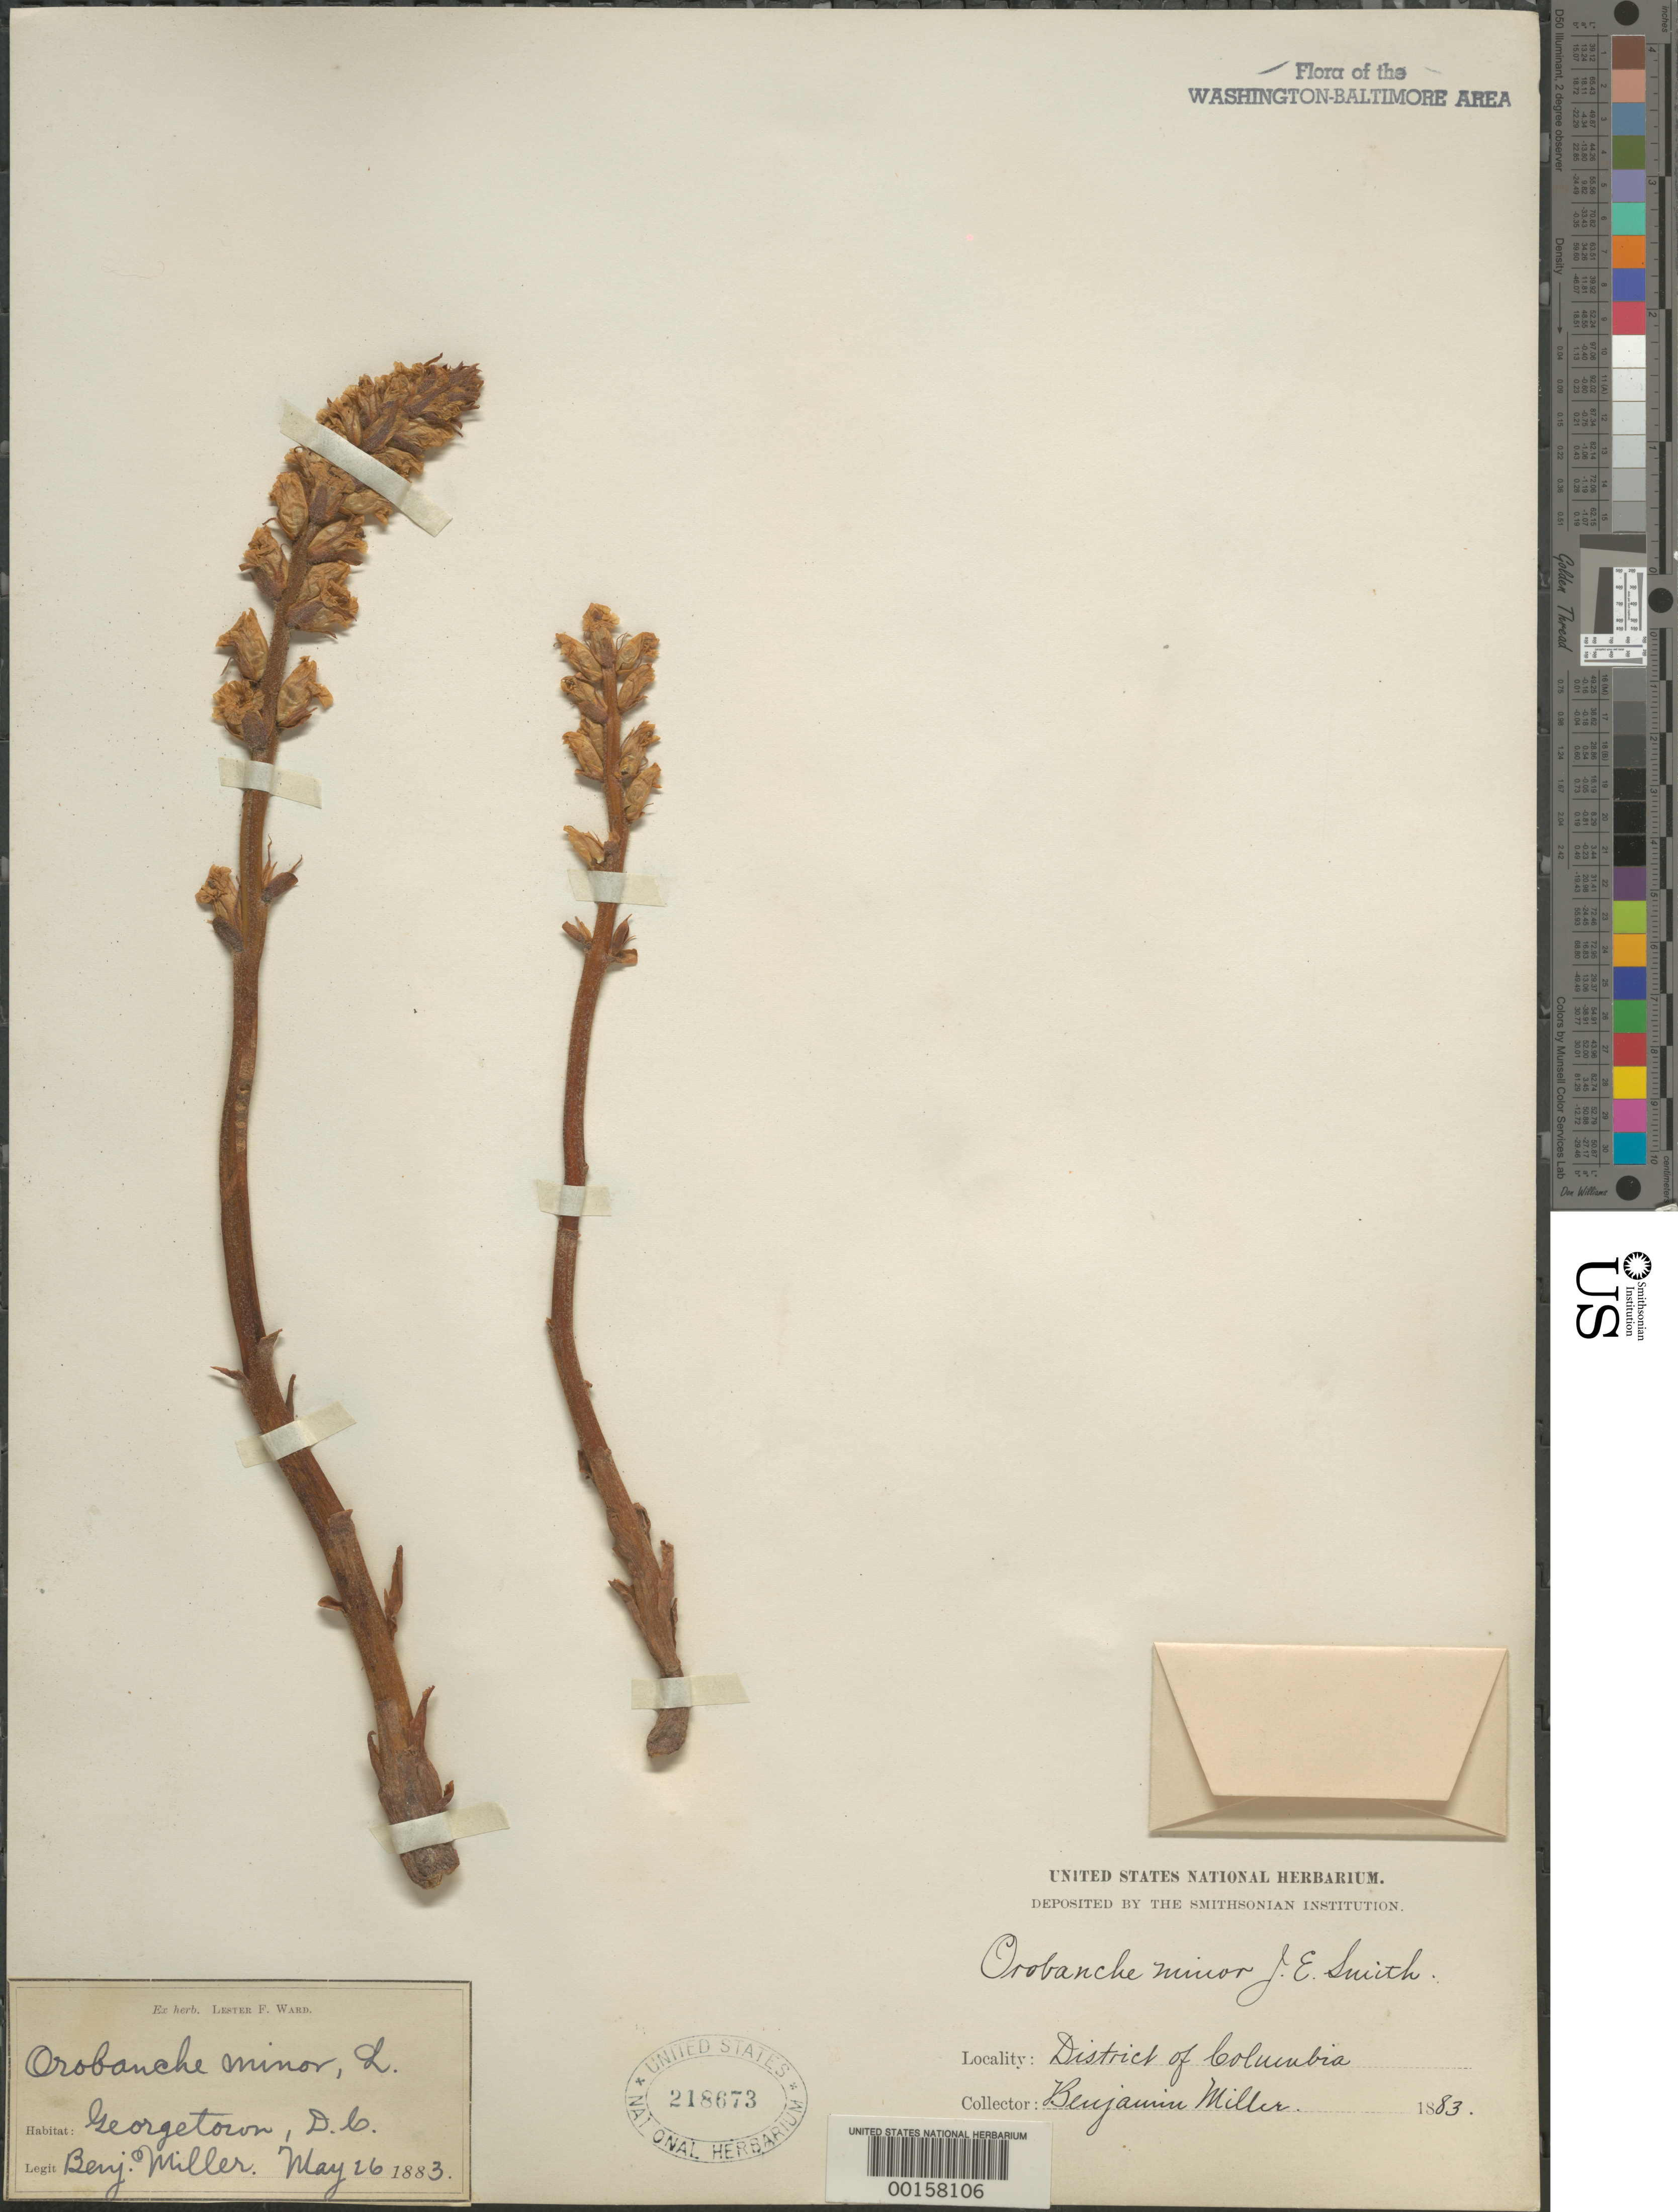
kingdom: Plantae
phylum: Tracheophyta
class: Magnoliopsida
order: Lamiales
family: Orobanchaceae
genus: Orobanche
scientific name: Orobanche minor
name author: Sm.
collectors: B. Miller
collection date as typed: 26 May 1883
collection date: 1883-05-26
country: United States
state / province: District of Columbia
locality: Georgetown C. and O. Canal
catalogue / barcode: US 218673